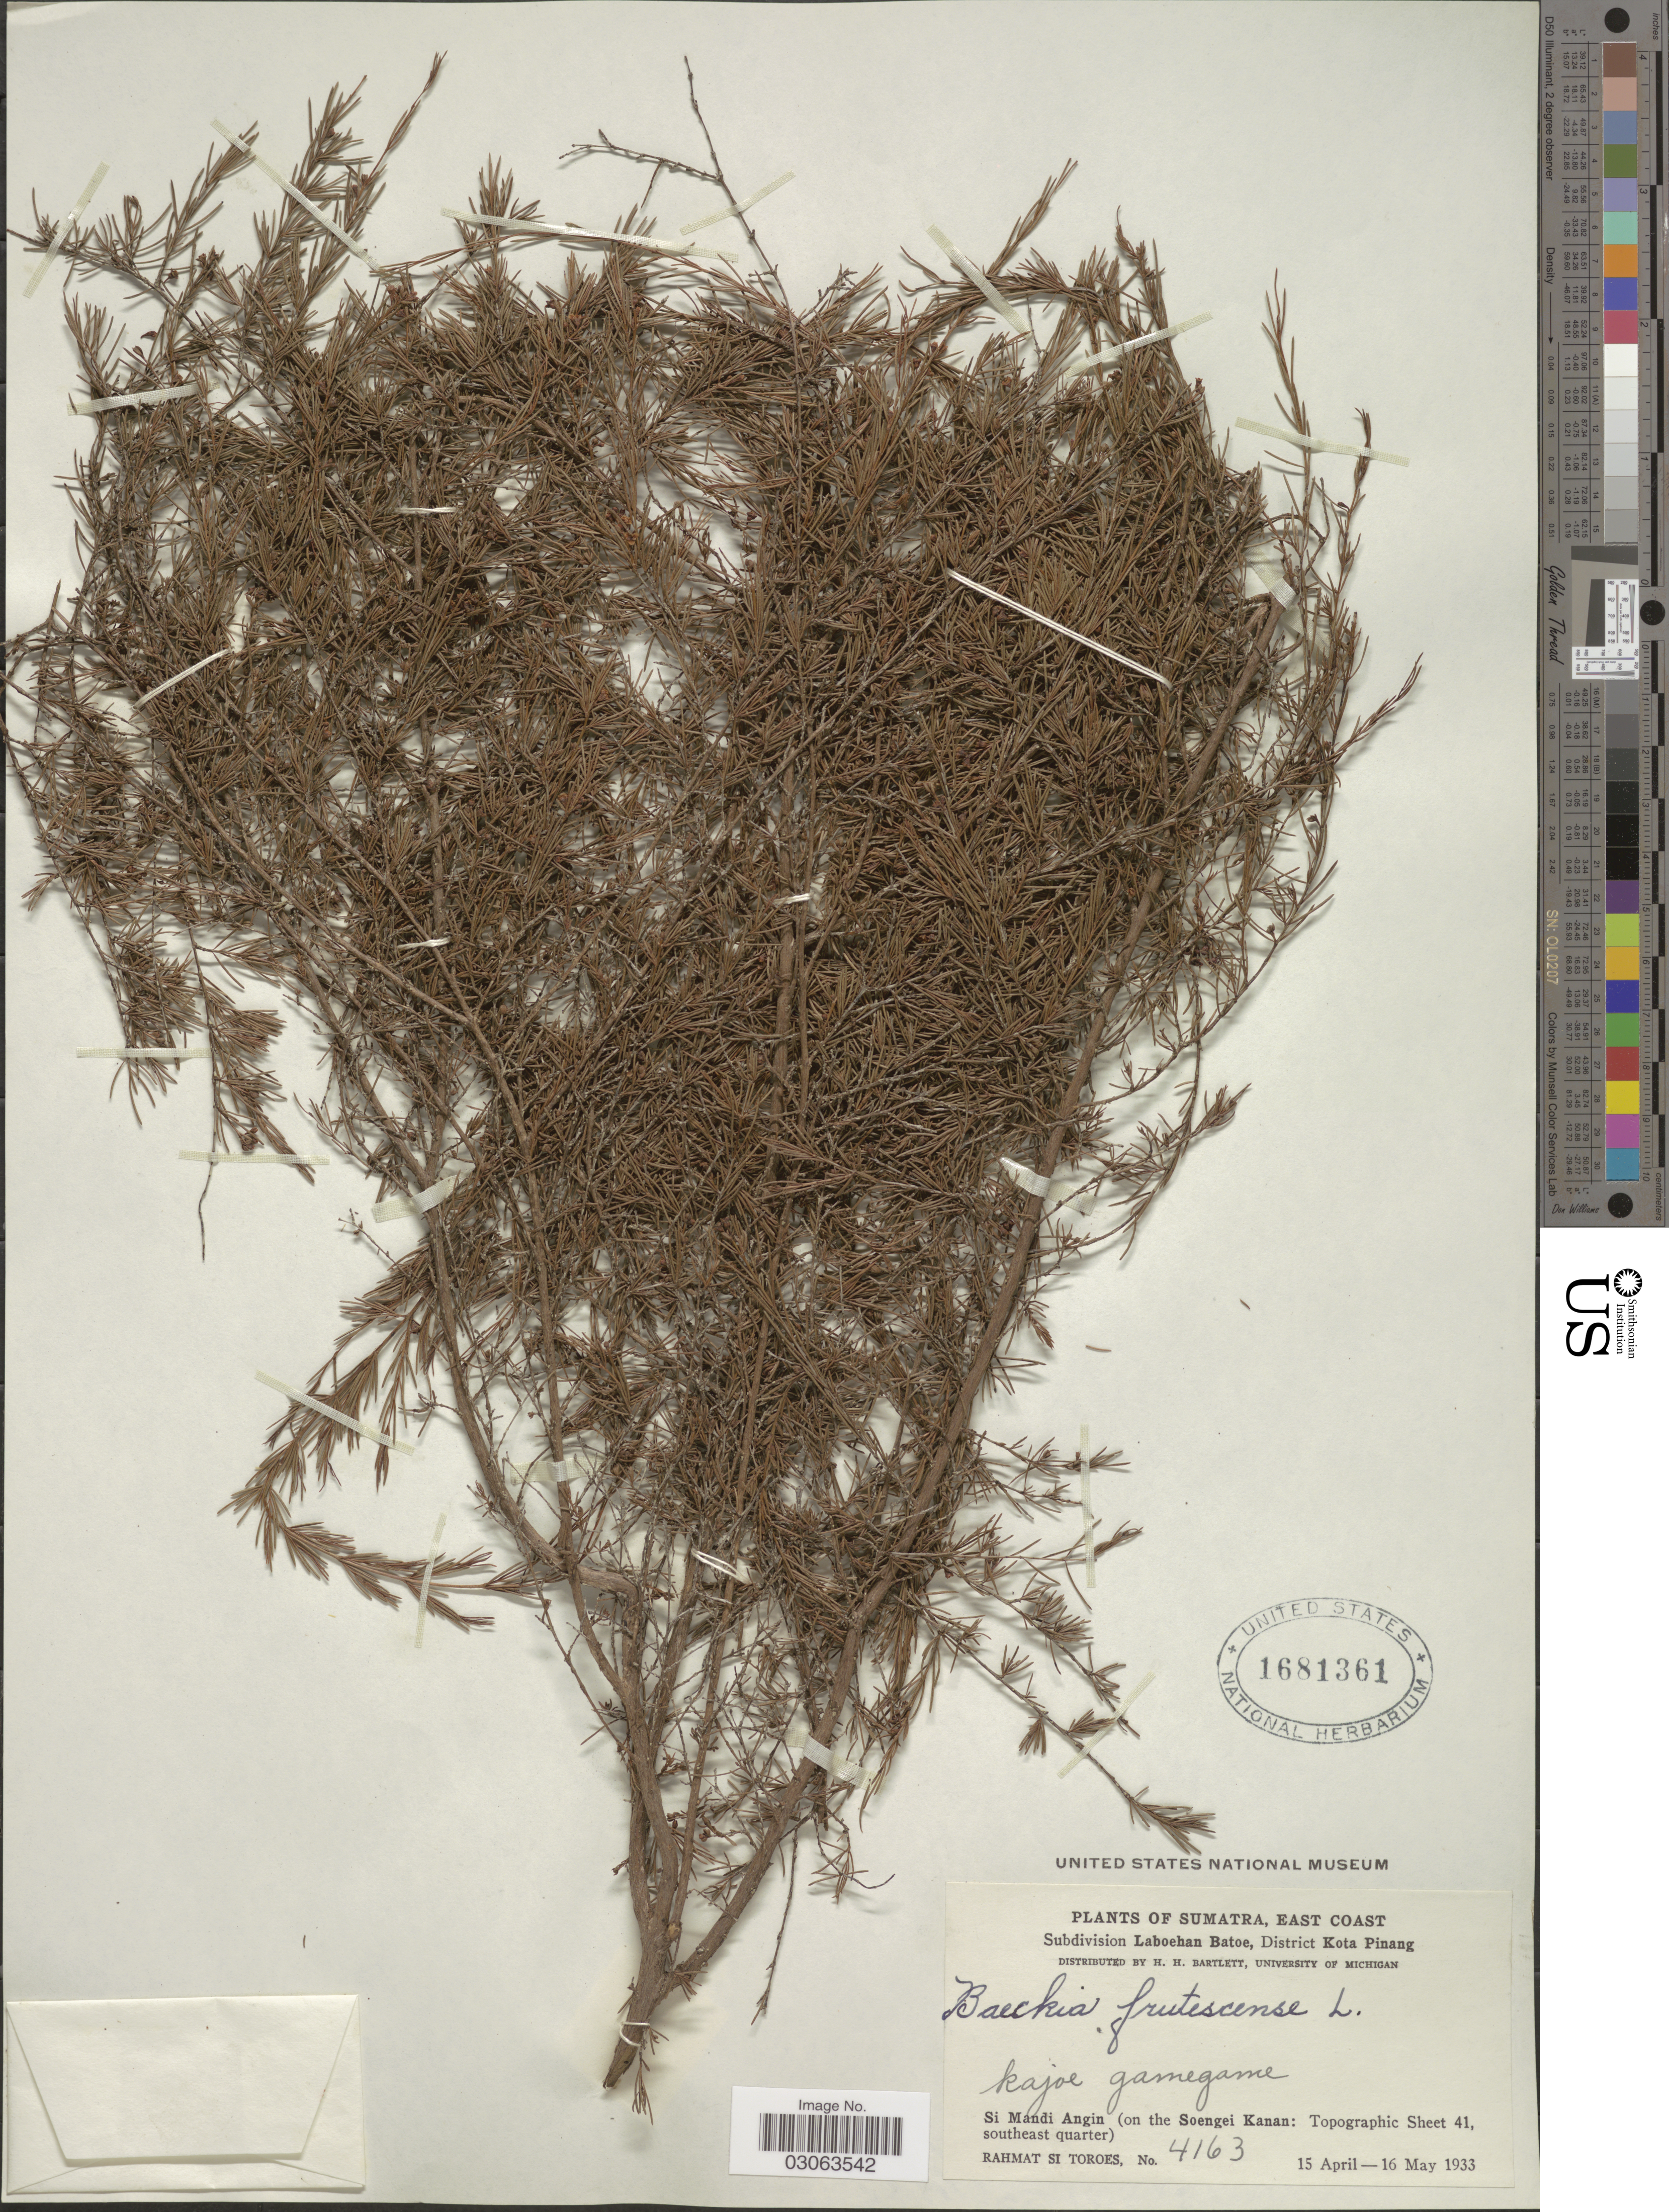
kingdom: Plantae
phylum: Tracheophyta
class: Magnoliopsida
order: Myrtales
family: Myrtaceae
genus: Baeckea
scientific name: Baeckea frutescens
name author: L.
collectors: Rahmat Si Boeea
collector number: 4163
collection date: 1933-04-15/1933-05-16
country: Indonesia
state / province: Sumatra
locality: East Coast. Subdivision Laboehan Batoe, District Kota Pinang. Si Mandi Angin (on the Soengei Kanan: Topographic Sheet 41, southeast quarter).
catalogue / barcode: US 1681361